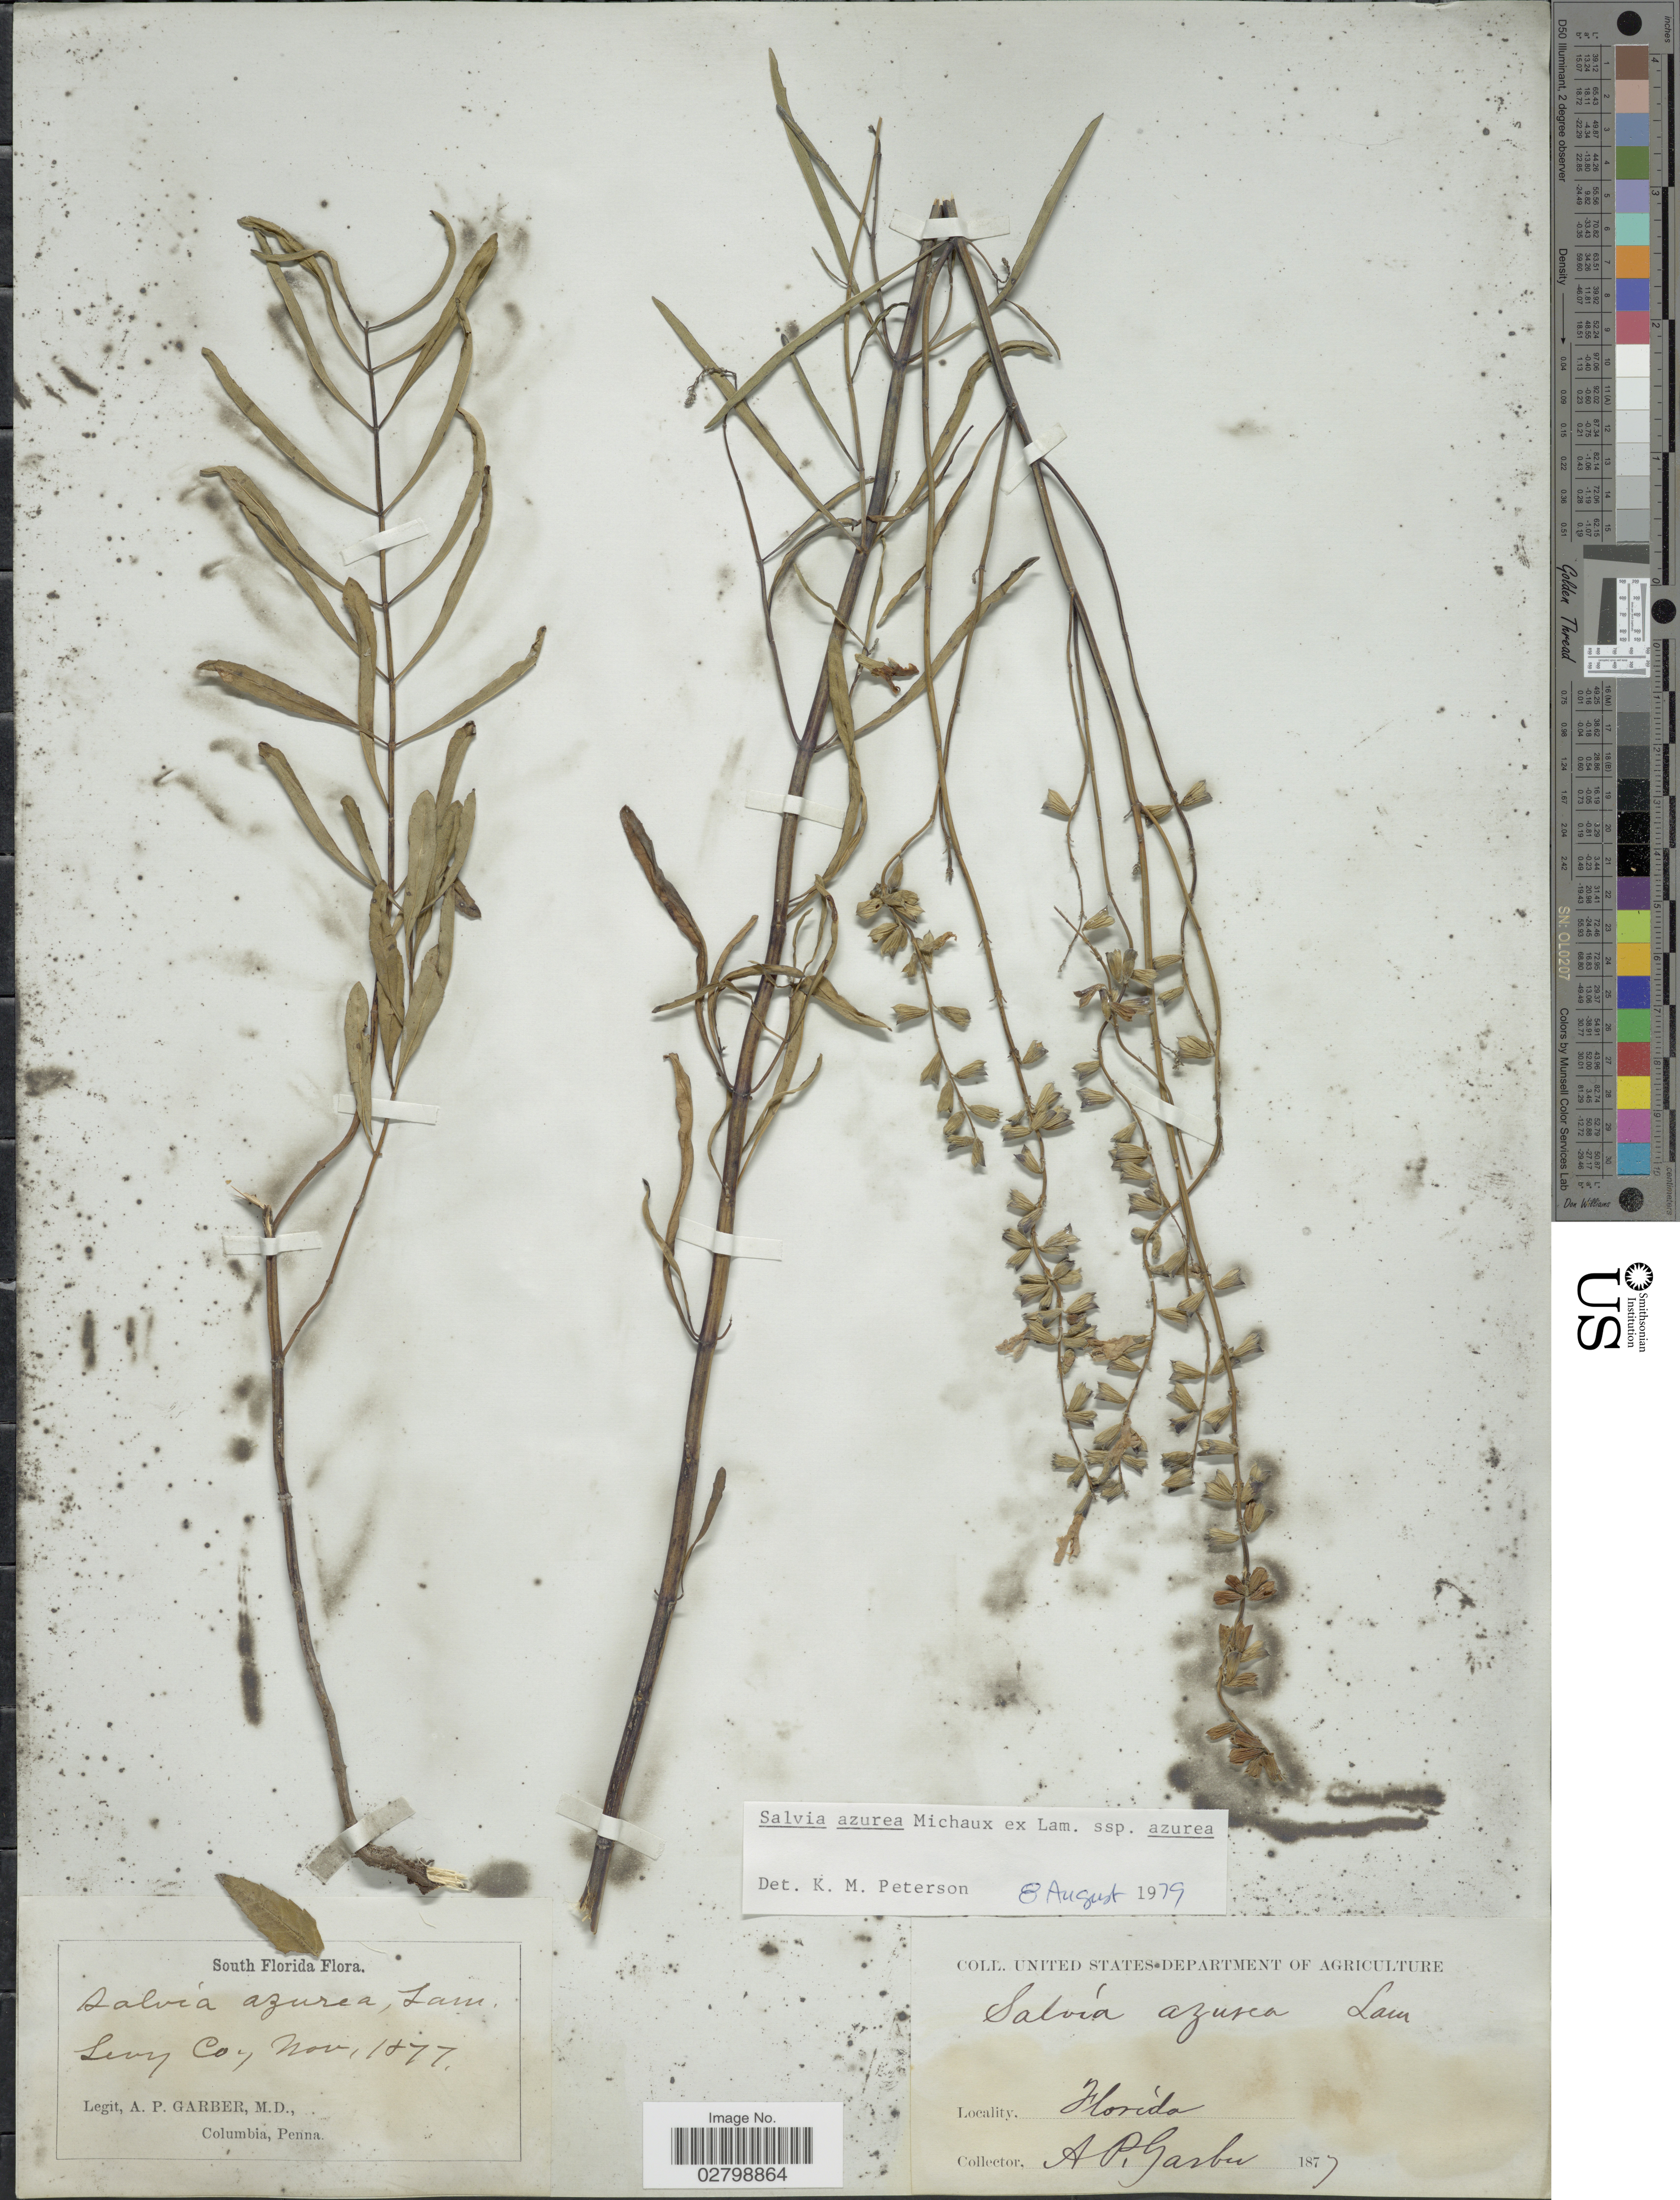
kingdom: Plantae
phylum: Tracheophyta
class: Magnoliopsida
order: Lamiales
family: Lamiaceae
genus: Salvia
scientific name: Salvia azurea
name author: Michx. ex Vahl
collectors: A. P. Garber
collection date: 1877-11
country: United States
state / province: Florida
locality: South Florida. Levy Co.